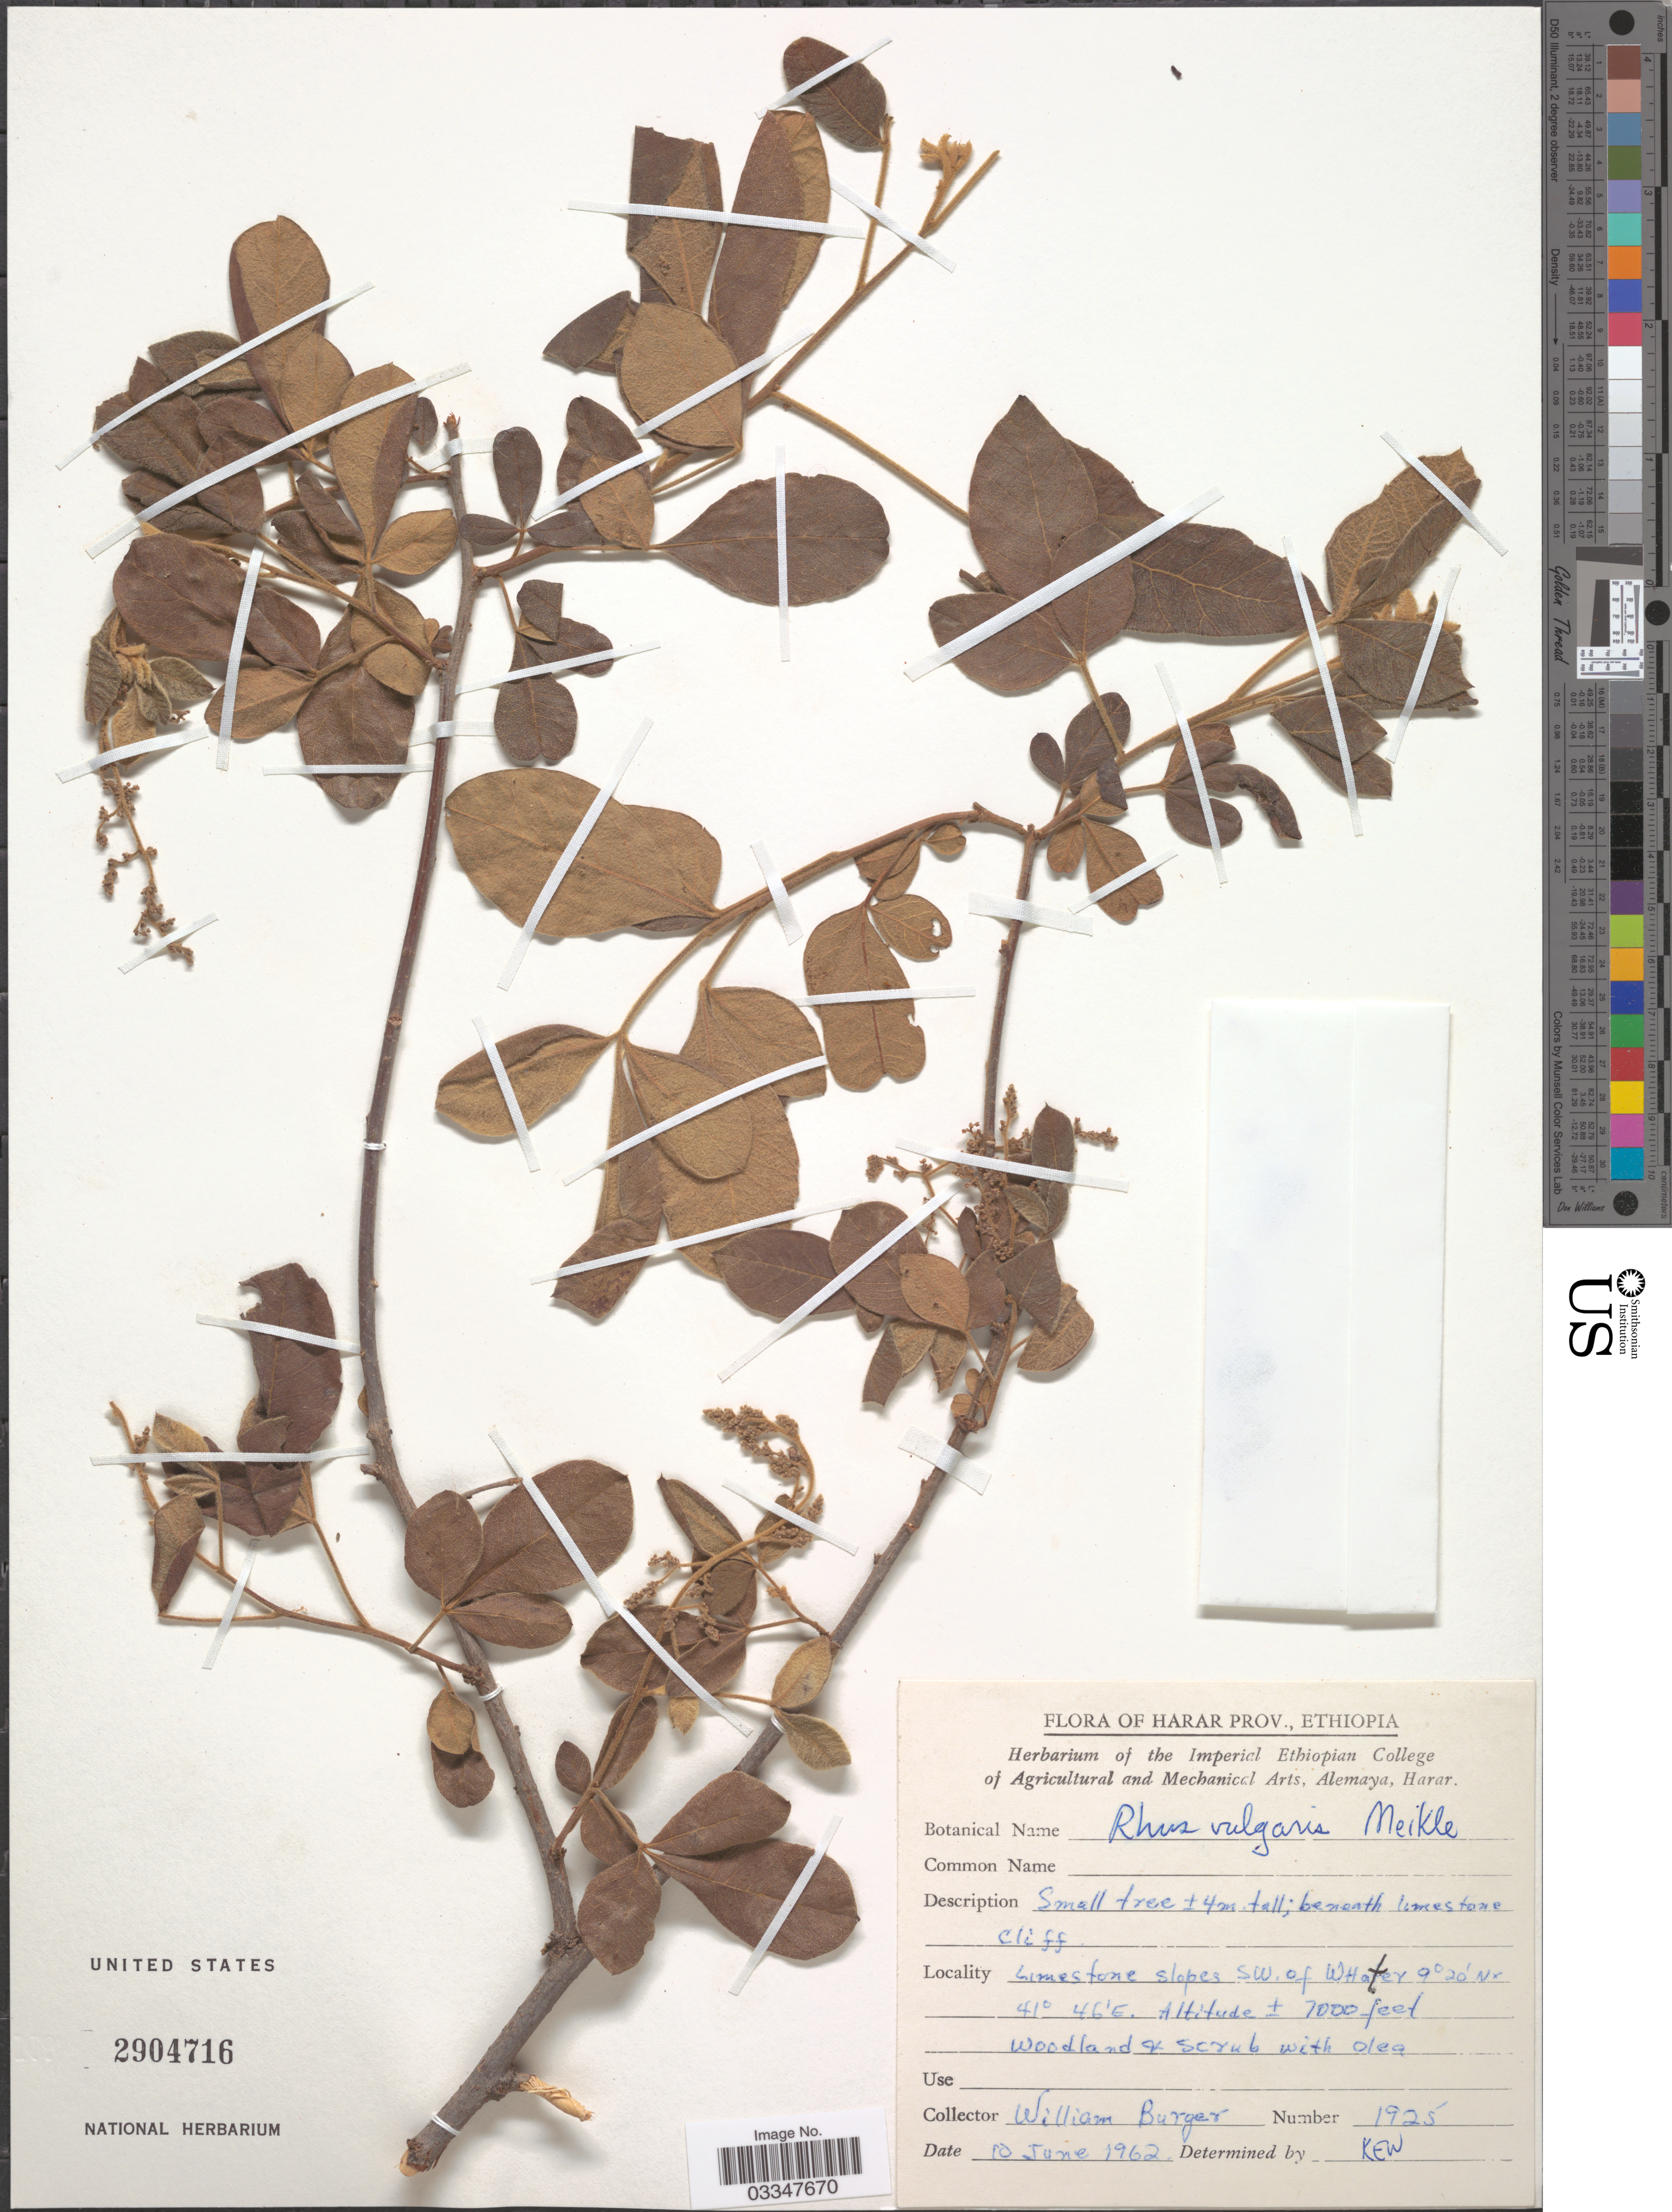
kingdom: Plantae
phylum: Tracheophyta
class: Magnoliopsida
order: Sapindales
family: Anacardiaceae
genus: Rhus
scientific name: Rhus vulgaris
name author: Meikle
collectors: W. Burger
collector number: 1925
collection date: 1962-06-10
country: Ethiopia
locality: Harar Prov. Limestone slopes SW. of Whater.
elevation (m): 2134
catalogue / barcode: US 2904716